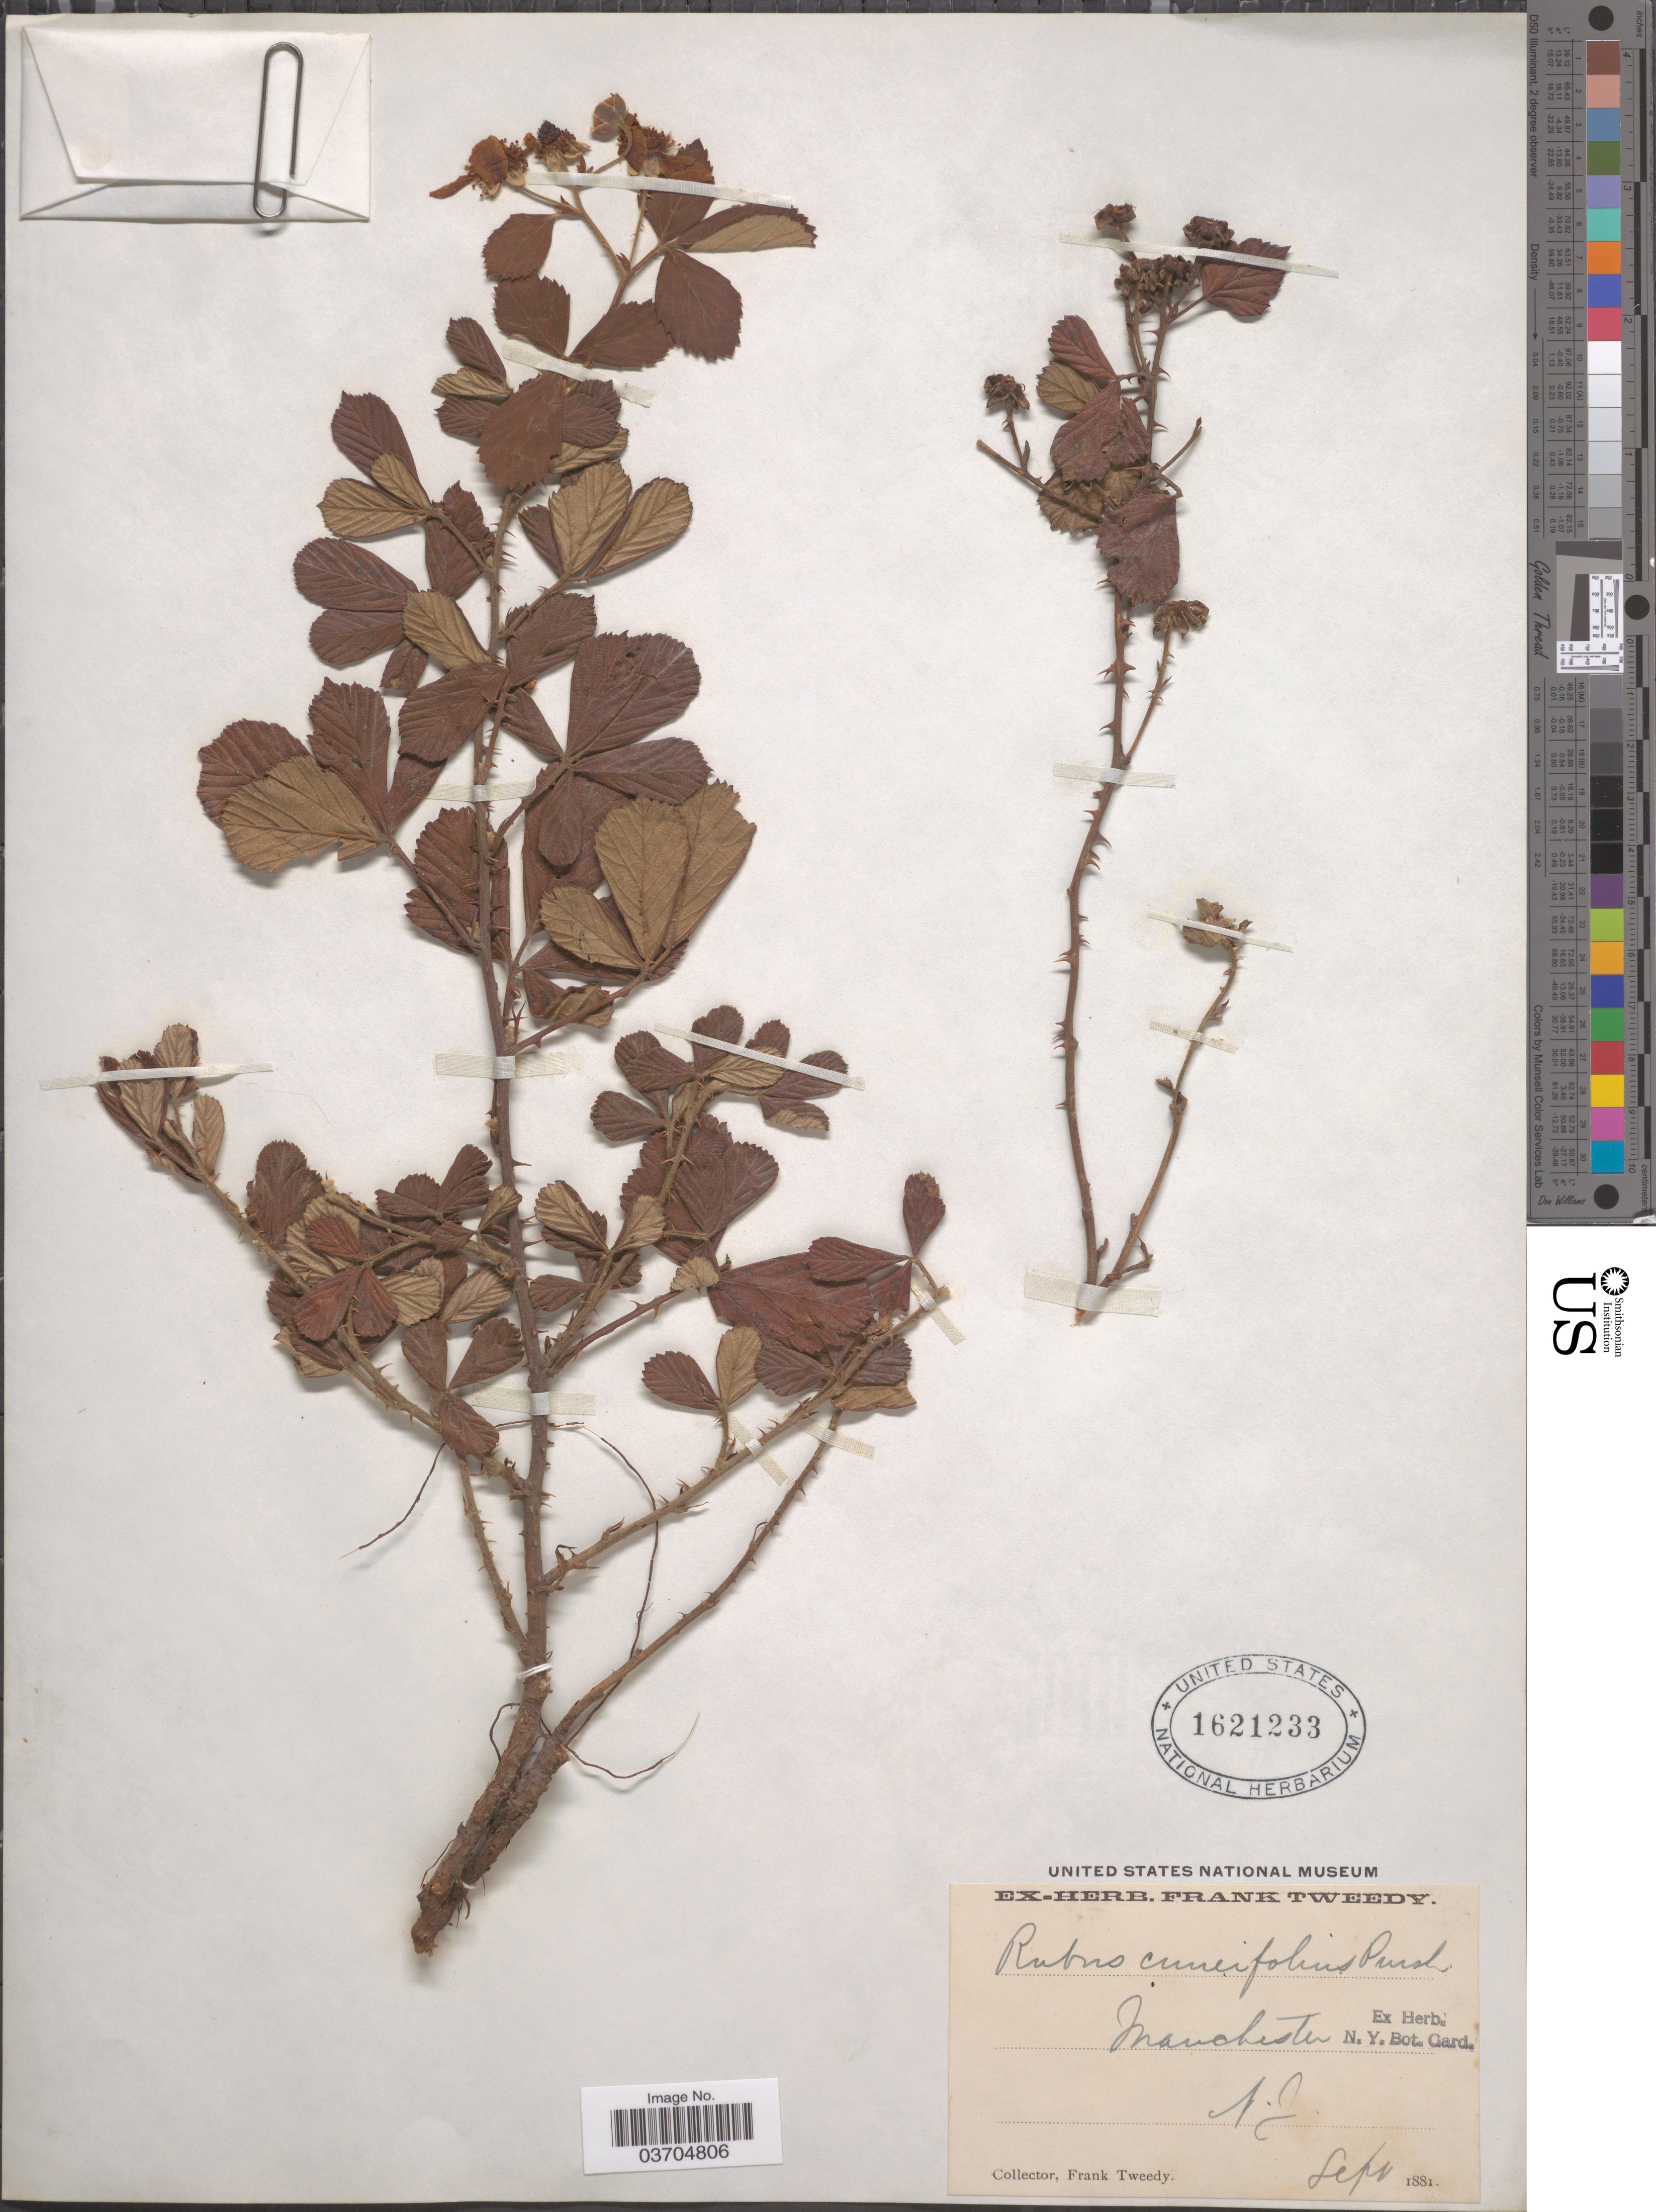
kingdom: Plantae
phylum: Tracheophyta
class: Magnoliopsida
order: Rosales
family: Rosaceae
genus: Rubus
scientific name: Rubus cuneifolius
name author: Pursh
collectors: F. Tweedy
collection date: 1881-09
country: United States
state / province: New Jersey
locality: Manchester.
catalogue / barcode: US 1621233